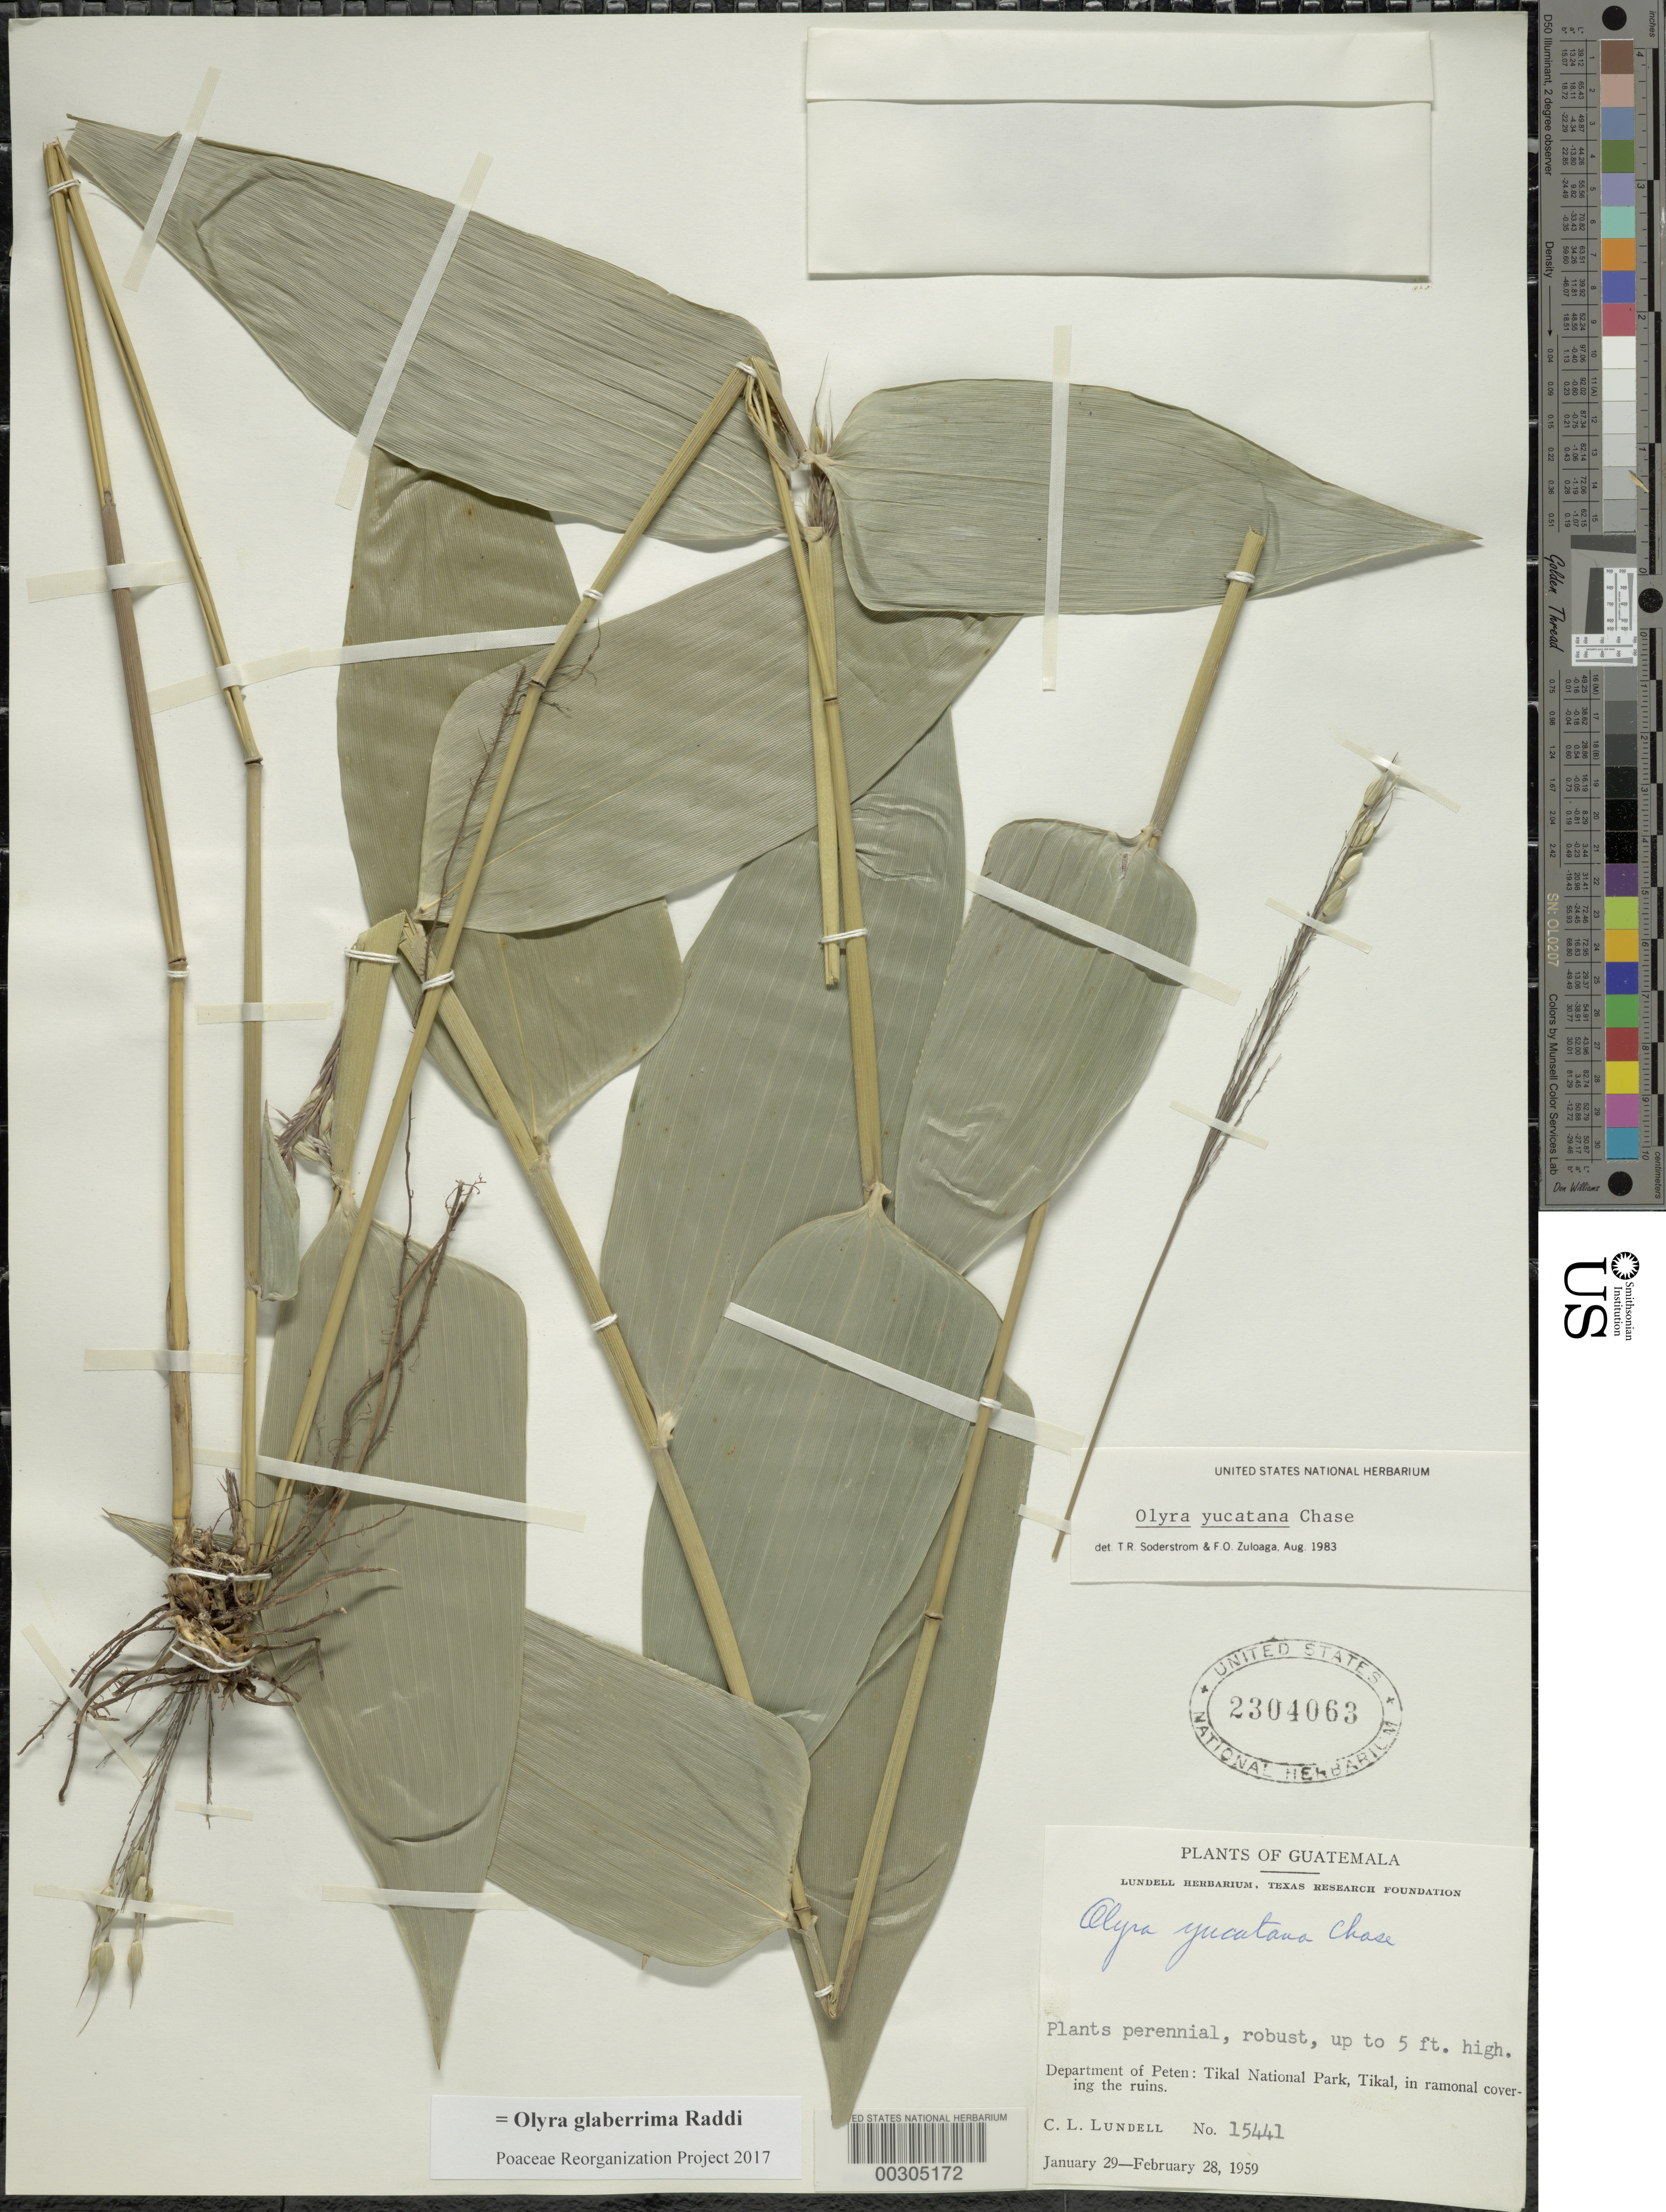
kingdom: Plantae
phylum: Tracheophyta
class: Liliopsida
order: Poales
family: Poaceae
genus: Olyra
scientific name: Olyra glaberrima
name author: Raddi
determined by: Poaceae Reorganization Project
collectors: C. L. Lundell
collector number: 15441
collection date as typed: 29 Jan 1959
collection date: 1959-01-29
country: Guatemala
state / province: El Petén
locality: Tikal National Park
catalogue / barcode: US 2304063